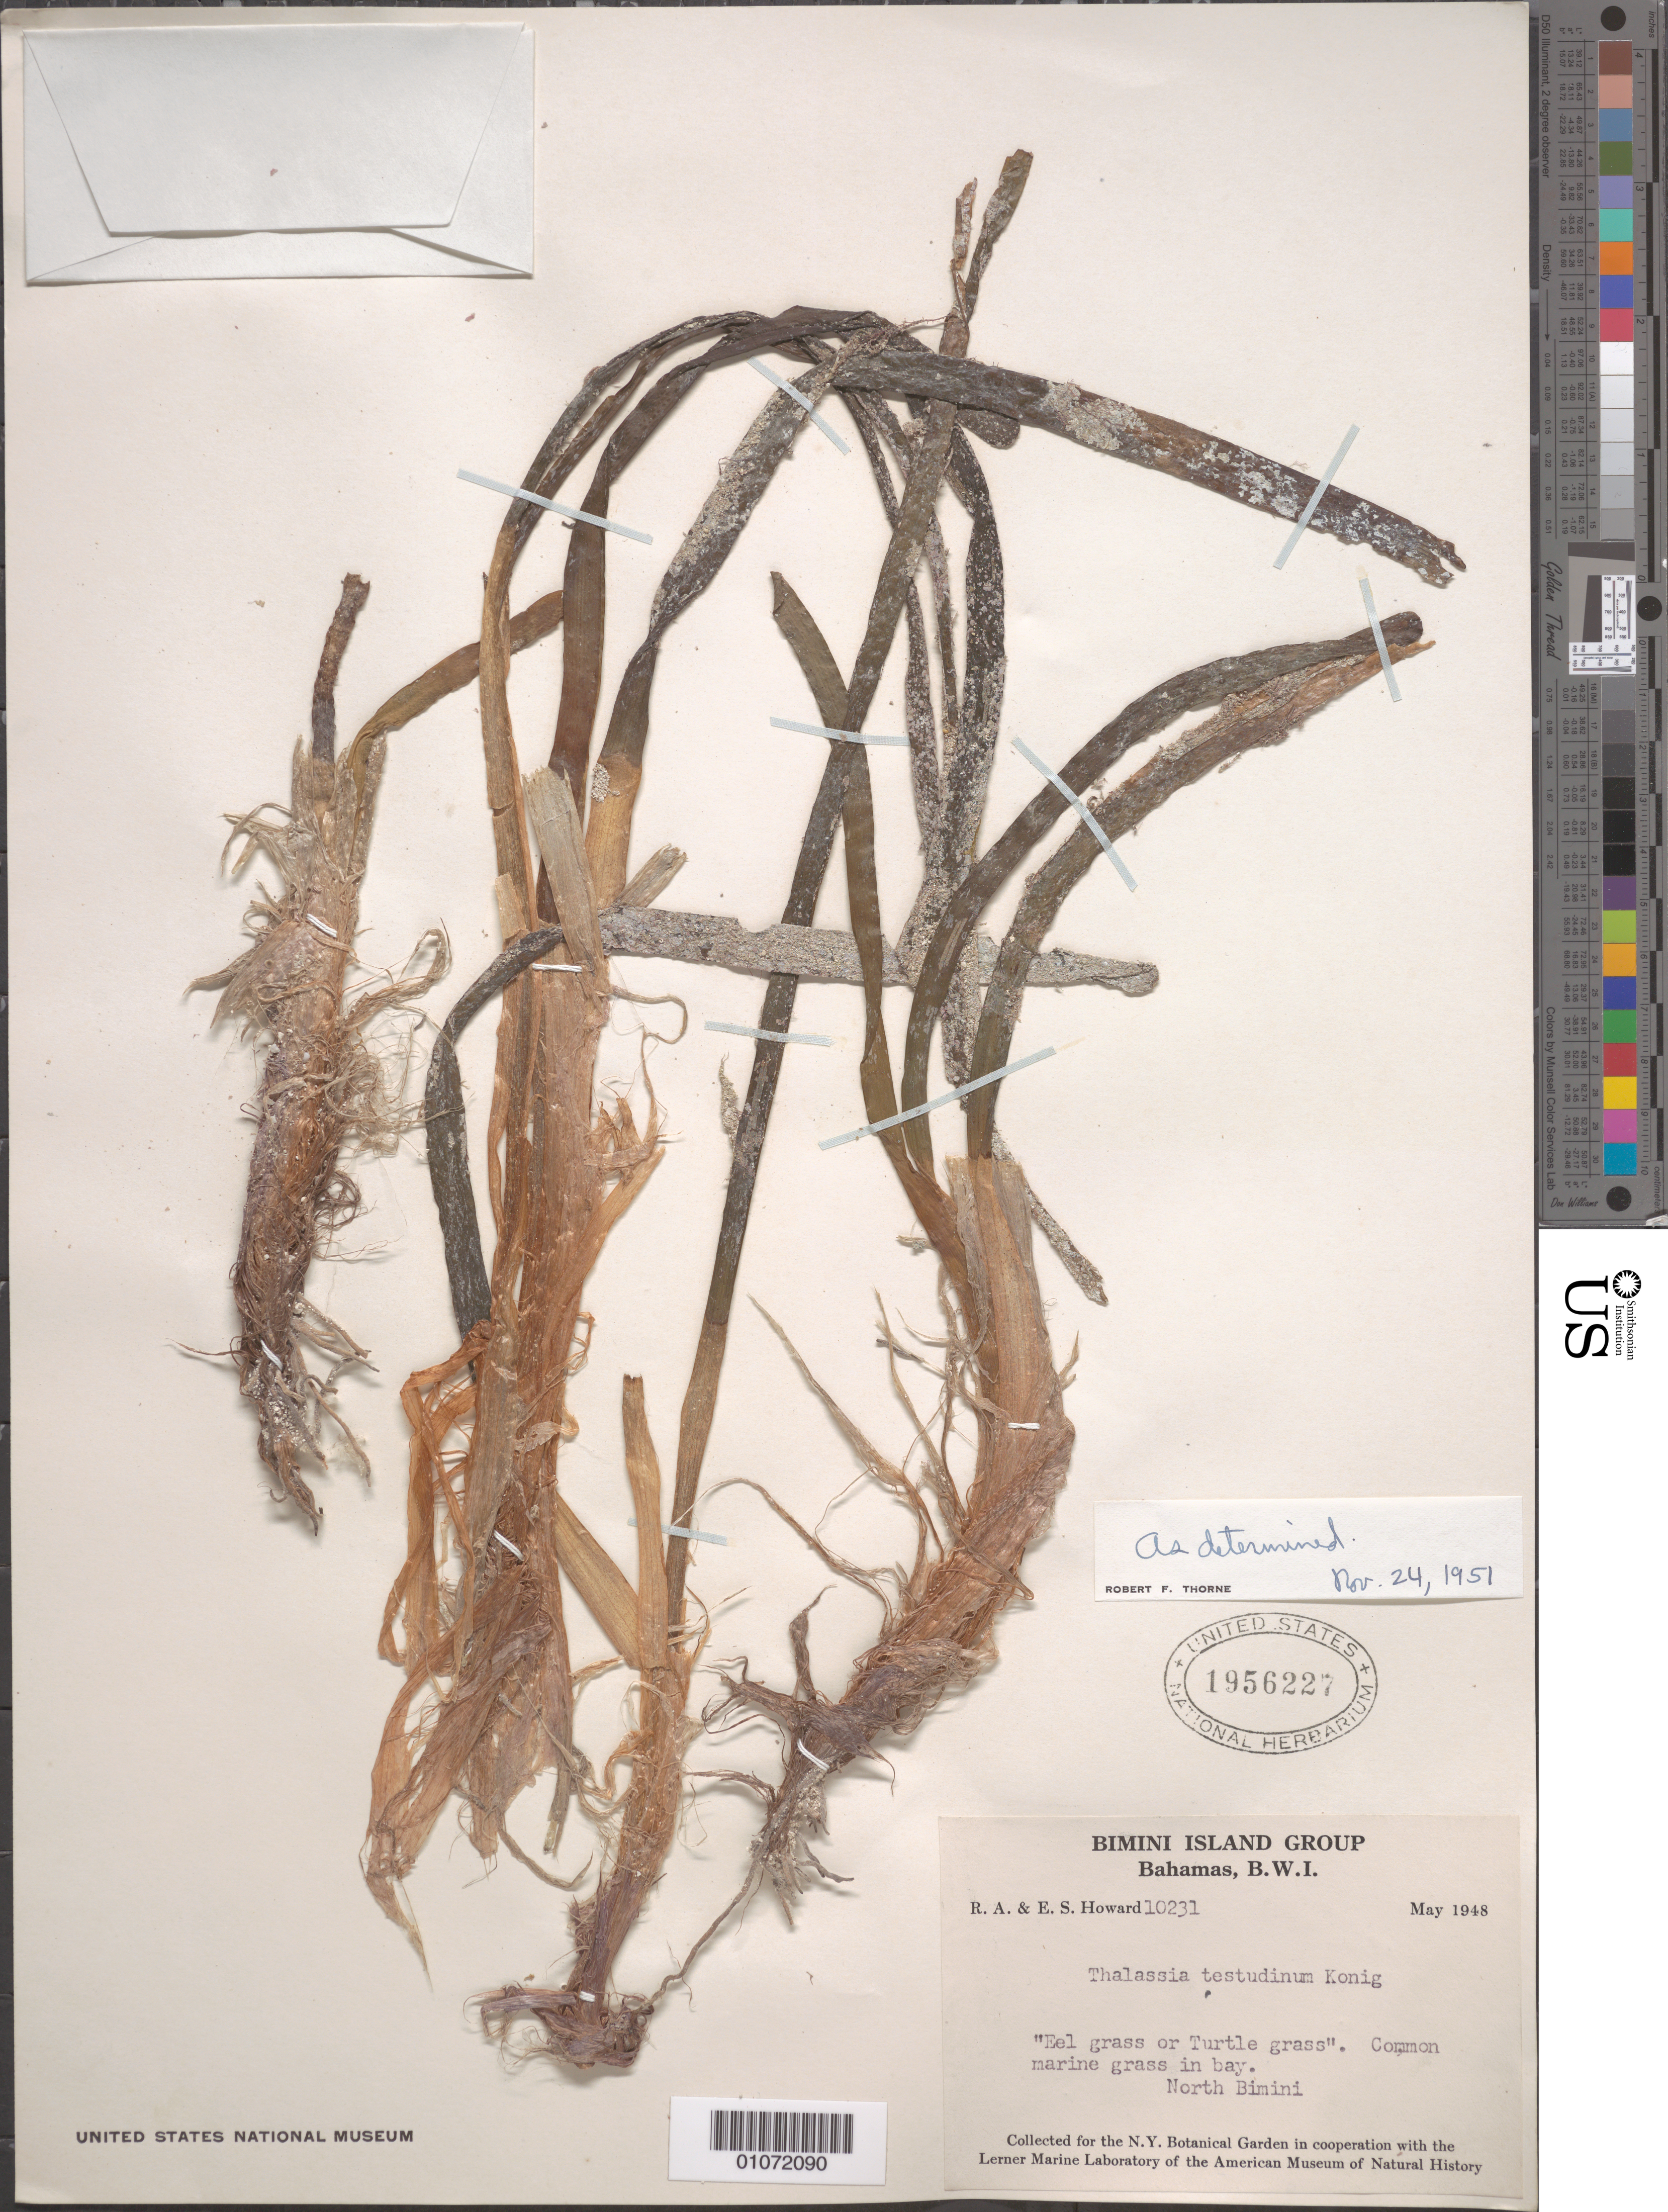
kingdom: Plantae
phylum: Tracheophyta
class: Liliopsida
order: Alismatales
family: Hydrocharitaceae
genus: Thalassia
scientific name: Thalassia testudinum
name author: Banks & Sol. ex K.D. Koenig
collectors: R. A. Howard & E. S. Howard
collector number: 10231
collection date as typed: May 1948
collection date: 1948-05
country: Bahamas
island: Bimini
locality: North Bimini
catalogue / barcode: US 1956227